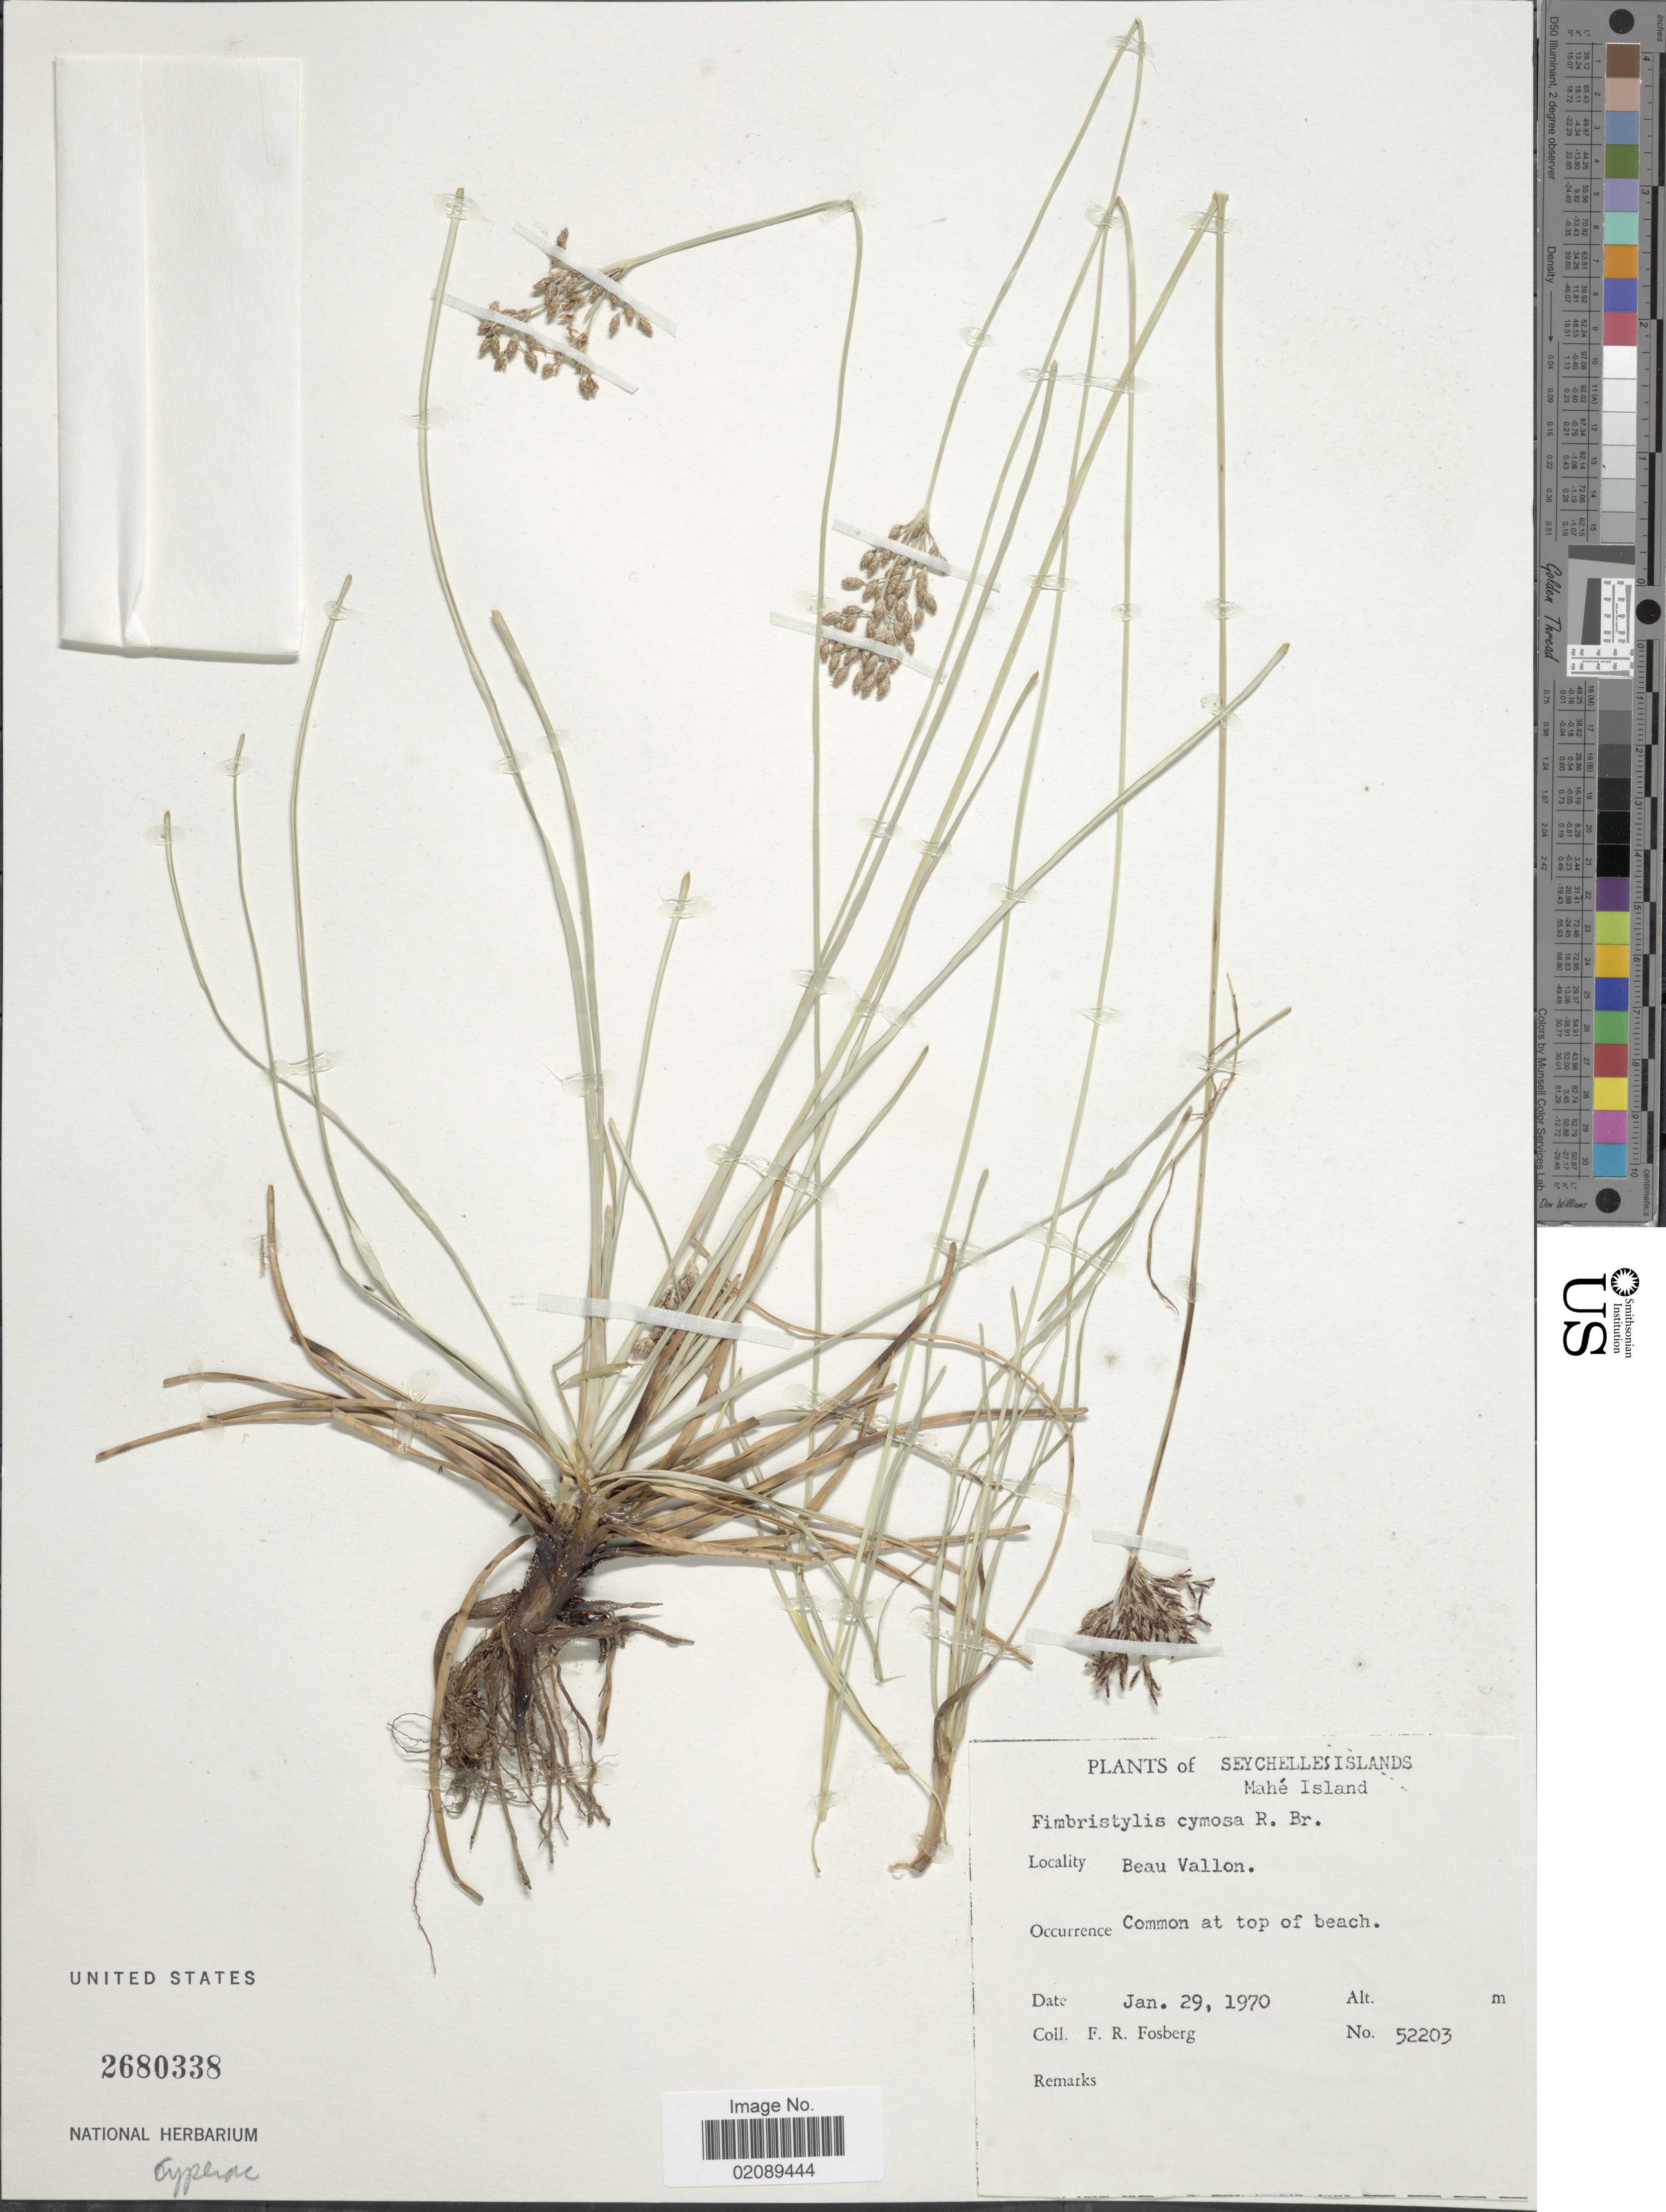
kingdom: Plantae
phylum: Tracheophyta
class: Liliopsida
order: Poales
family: Cyperaceae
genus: Fimbristylis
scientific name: Fimbristylis cymosa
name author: R. Br.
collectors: F. R. Fosberg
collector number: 52203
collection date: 1970-01-29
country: Seychelles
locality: Seychelles Islands, Mahé Island, Beau Vallon, at top of beach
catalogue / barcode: US 2680338